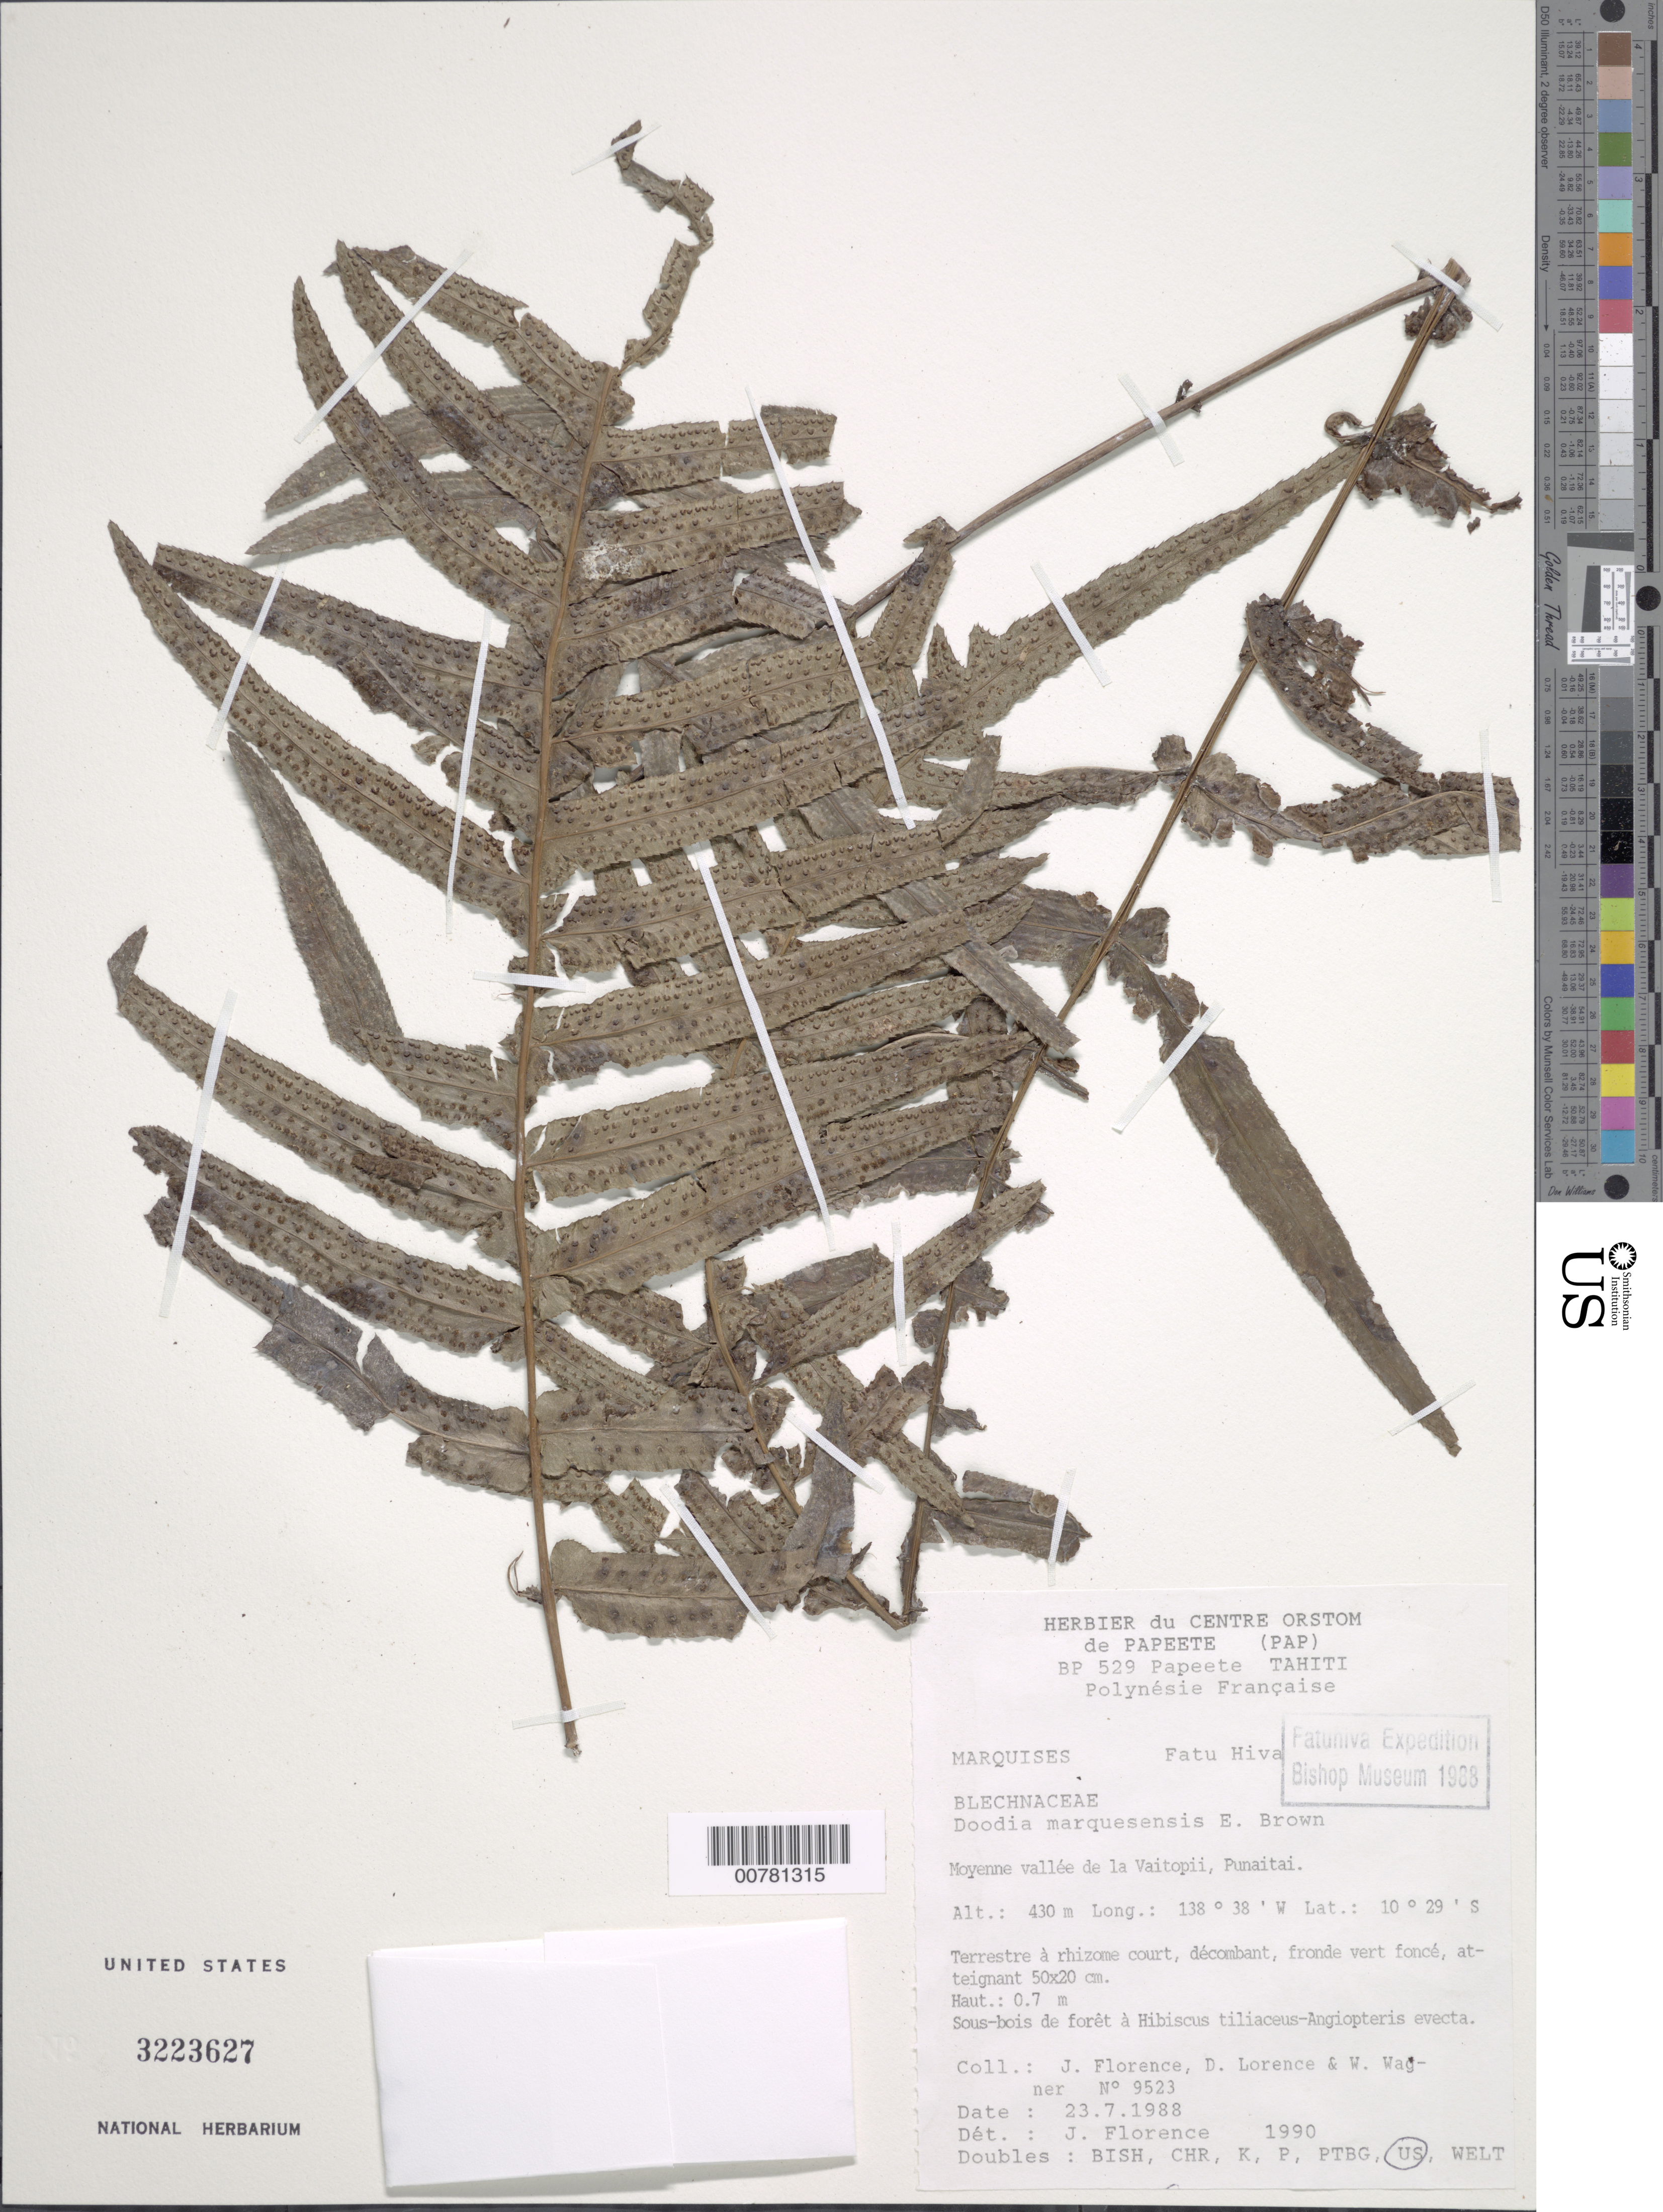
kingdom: Plantae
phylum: Tracheophyta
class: Polypodiopsida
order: Polypodiales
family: Blechnaceae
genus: Doodia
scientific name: Doodia marquesensis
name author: E.D. Br.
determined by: Lorence, David H., (PTBG), National Tropical Botanical Garden (UNITED STATES)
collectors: J. Florence, D. Lorence & W. L. Wagner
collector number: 9523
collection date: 1988-07-23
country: French Polynesia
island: Fatu Hiva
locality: Moyenne vallée de la Vaitopii, Punaitai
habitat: Sous-bois de forêt à Hibiscus tiliaceus - Angiopteris evecta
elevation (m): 430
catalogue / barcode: US 3223627